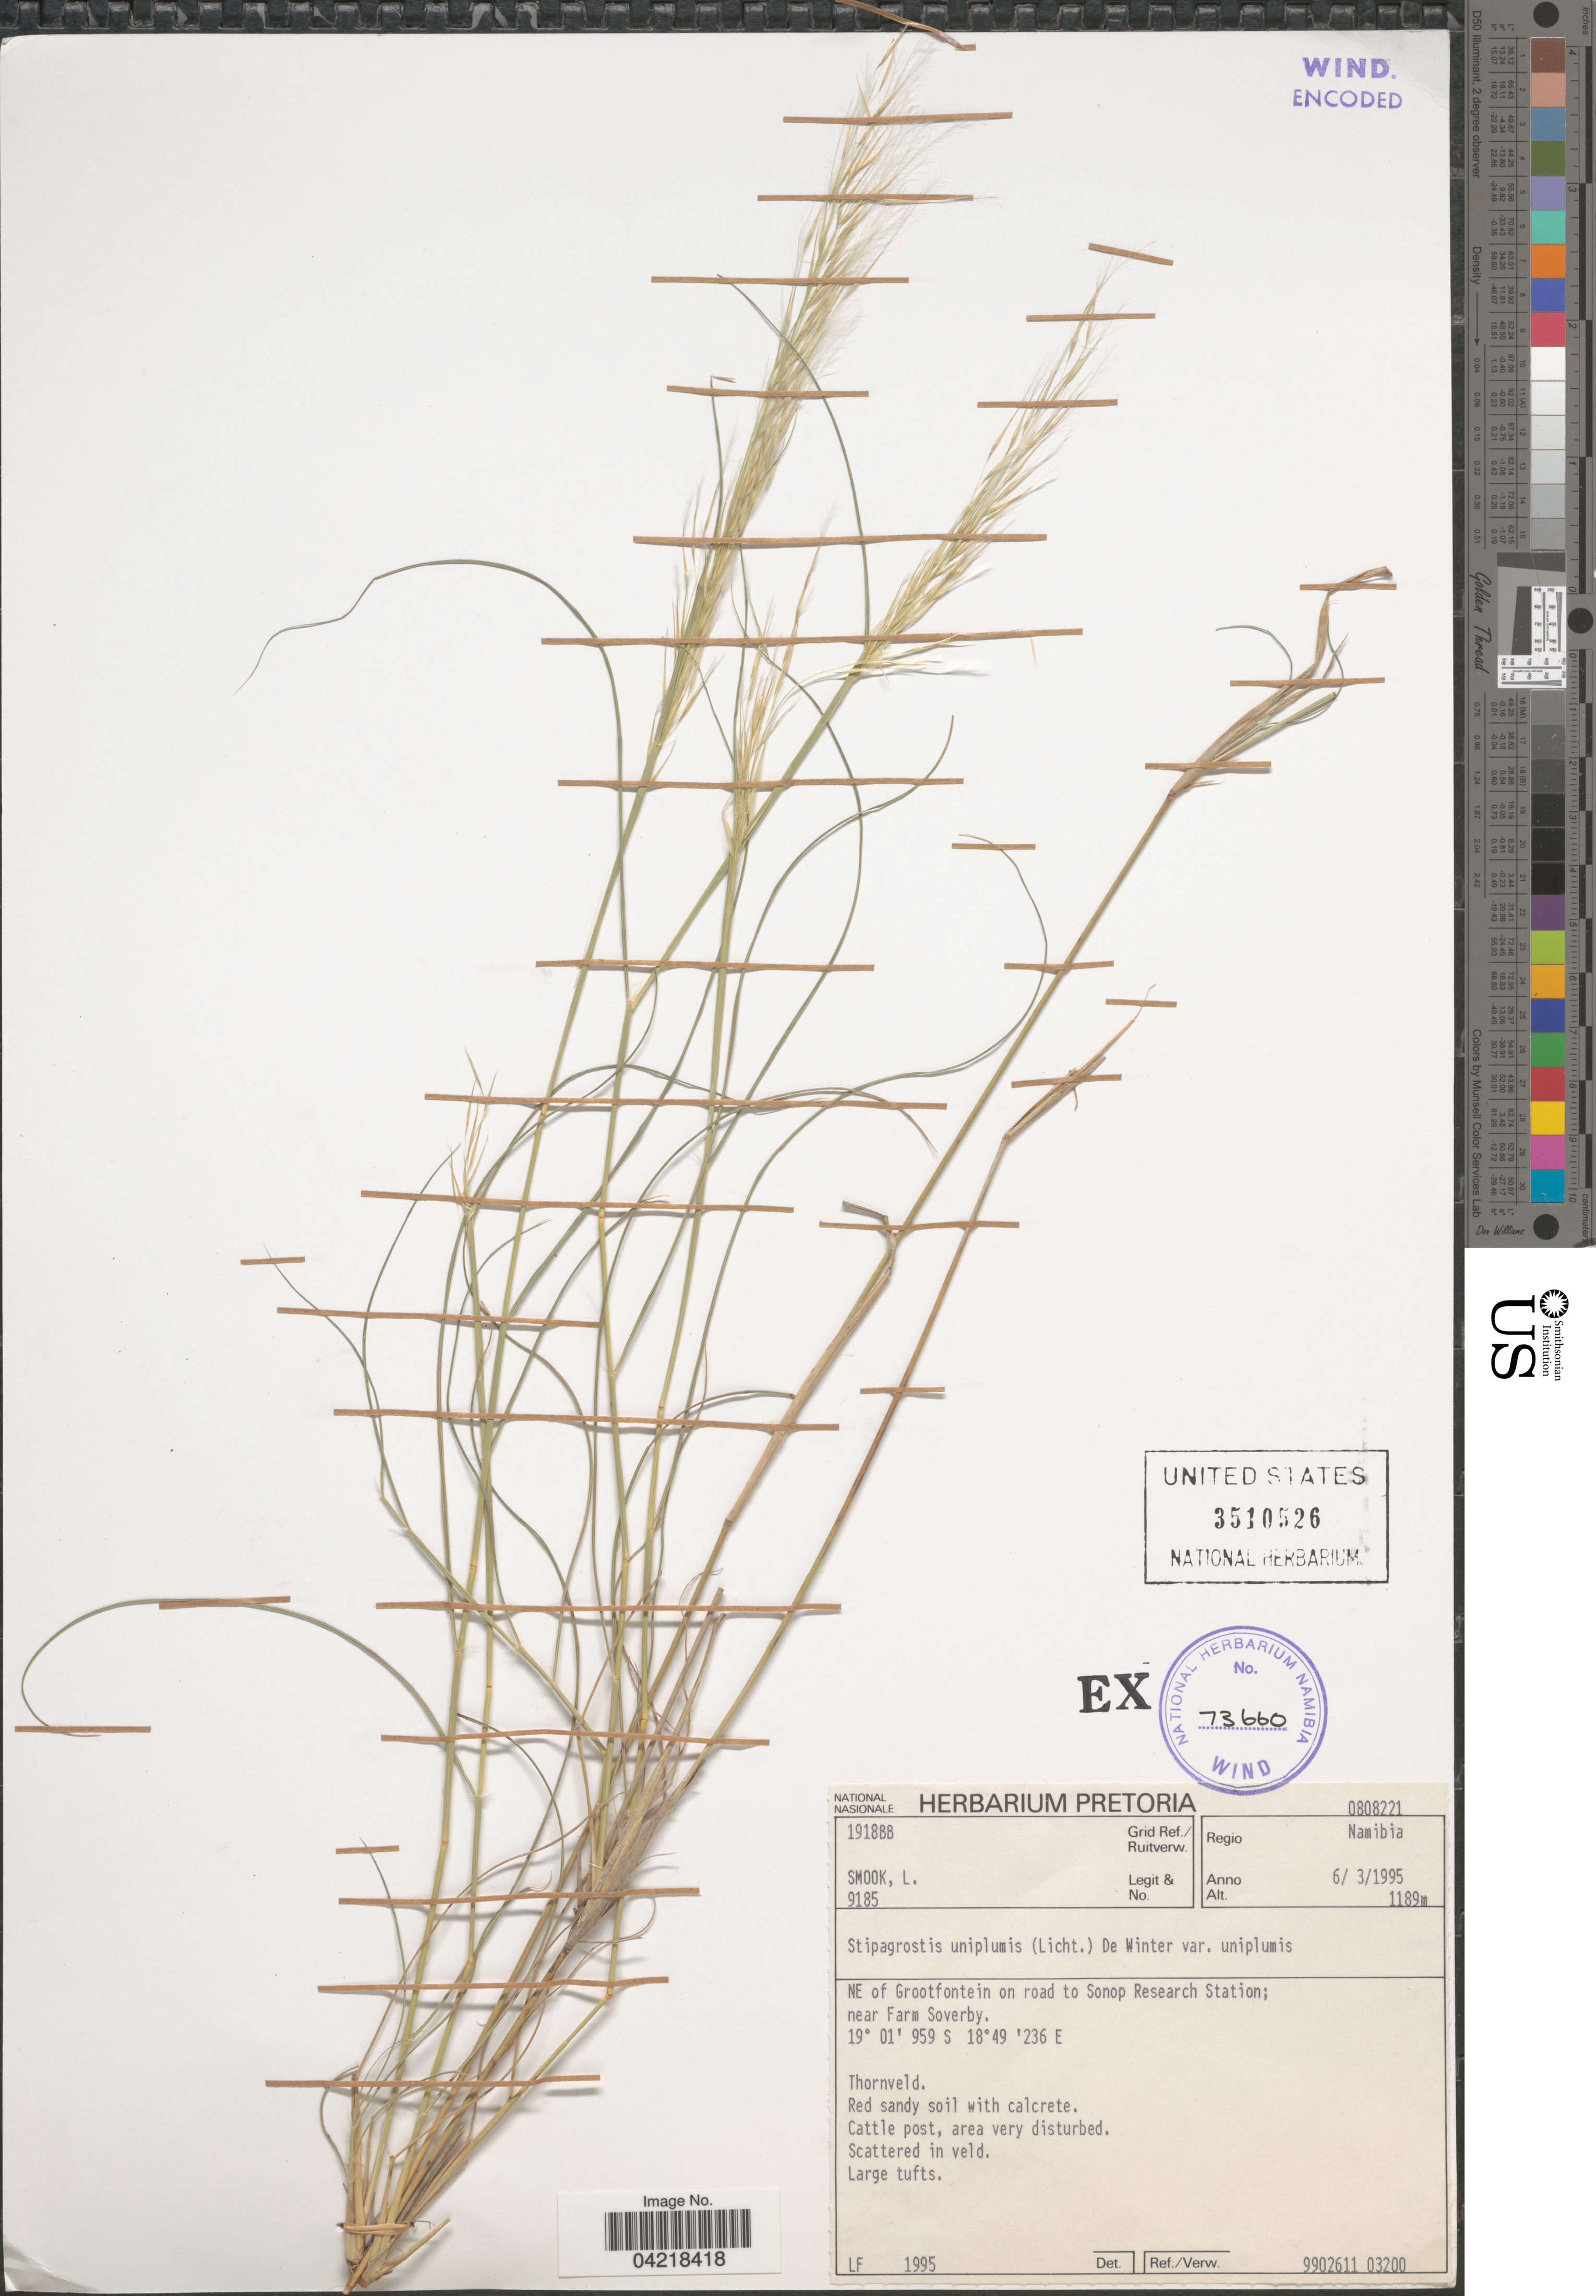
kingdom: Plantae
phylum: Tracheophyta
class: Liliopsida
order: Poales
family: Poaceae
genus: Stipagrostis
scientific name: Stipagrostis uniplumis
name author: (Licht.) De Winter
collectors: L. Smook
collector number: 9185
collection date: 1995-03-06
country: Namibia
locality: Grid Ref./Ruitverw. 1918BB. Regio Namibia . NE of Grootfontein on road to Sonop Research Station; near Farm Soverby. Thornveld.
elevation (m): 1189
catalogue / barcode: US 3510526